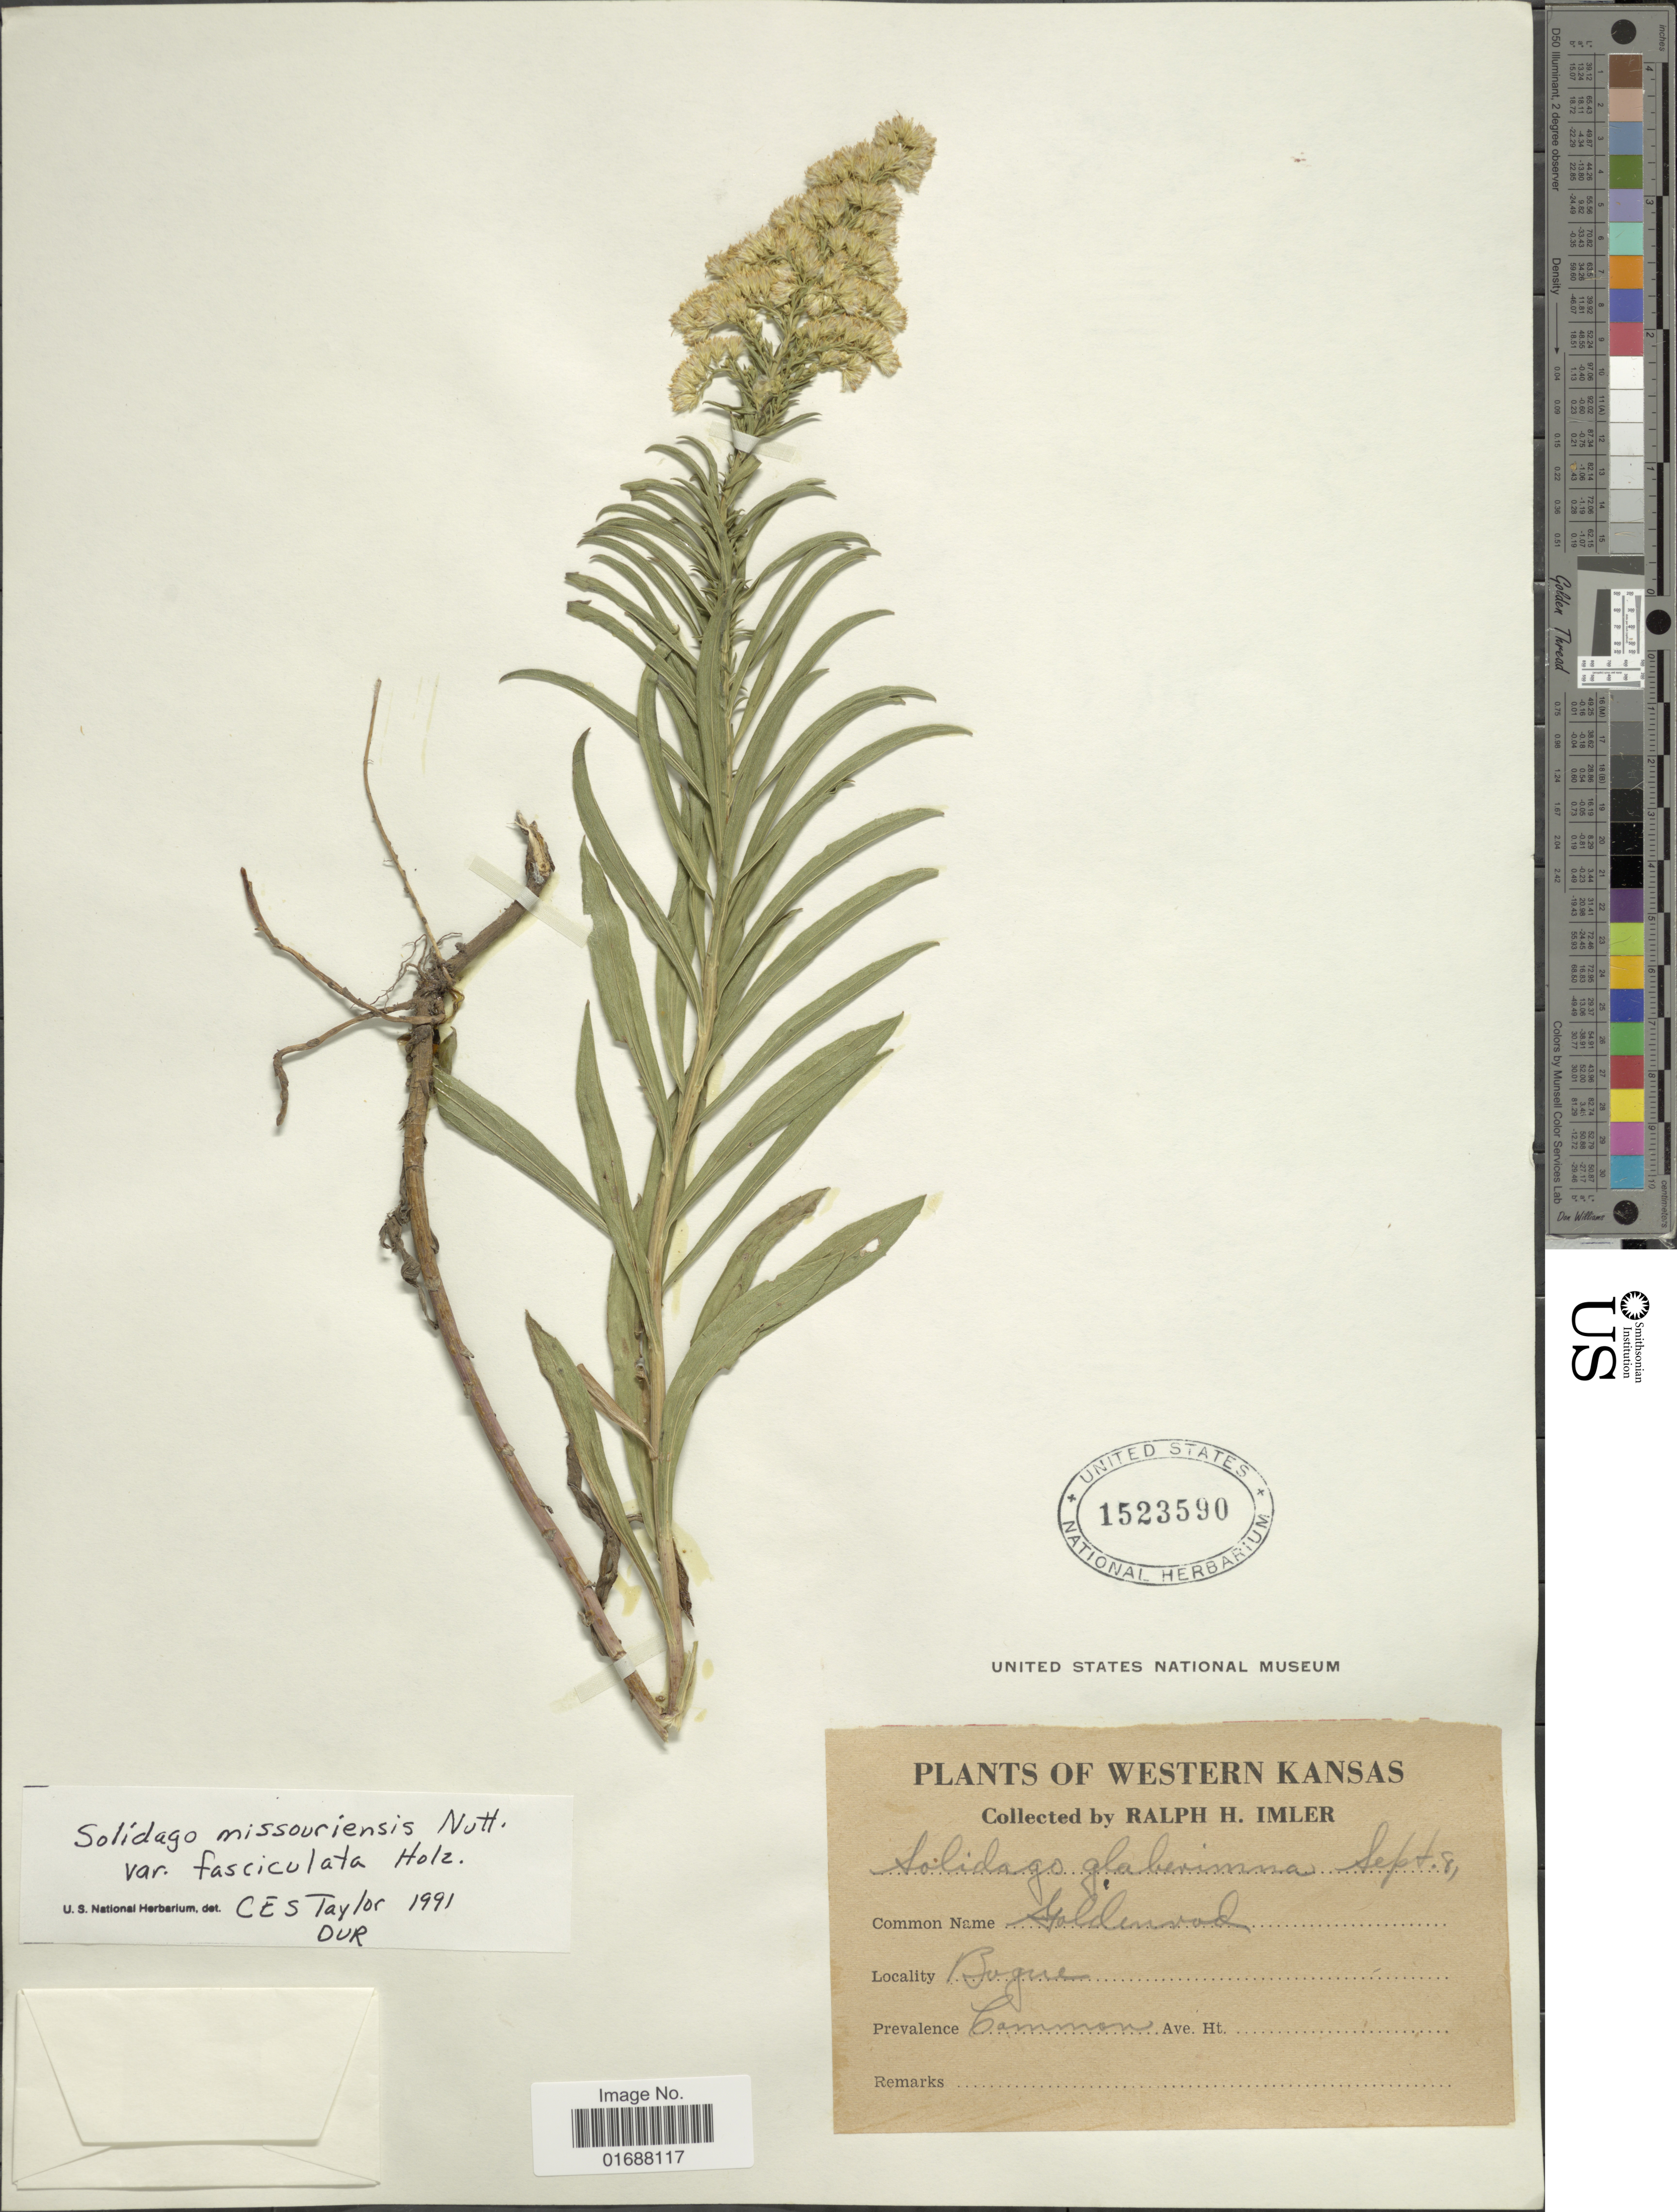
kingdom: Plantae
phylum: Tracheophyta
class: Magnoliopsida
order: Asterales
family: Asteraceae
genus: Solidago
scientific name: Solidago missouriensis var. fasciculata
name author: Holz.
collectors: R. Imler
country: United States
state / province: Kansas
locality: Western Kansas.Bogue.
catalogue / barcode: US 1523590